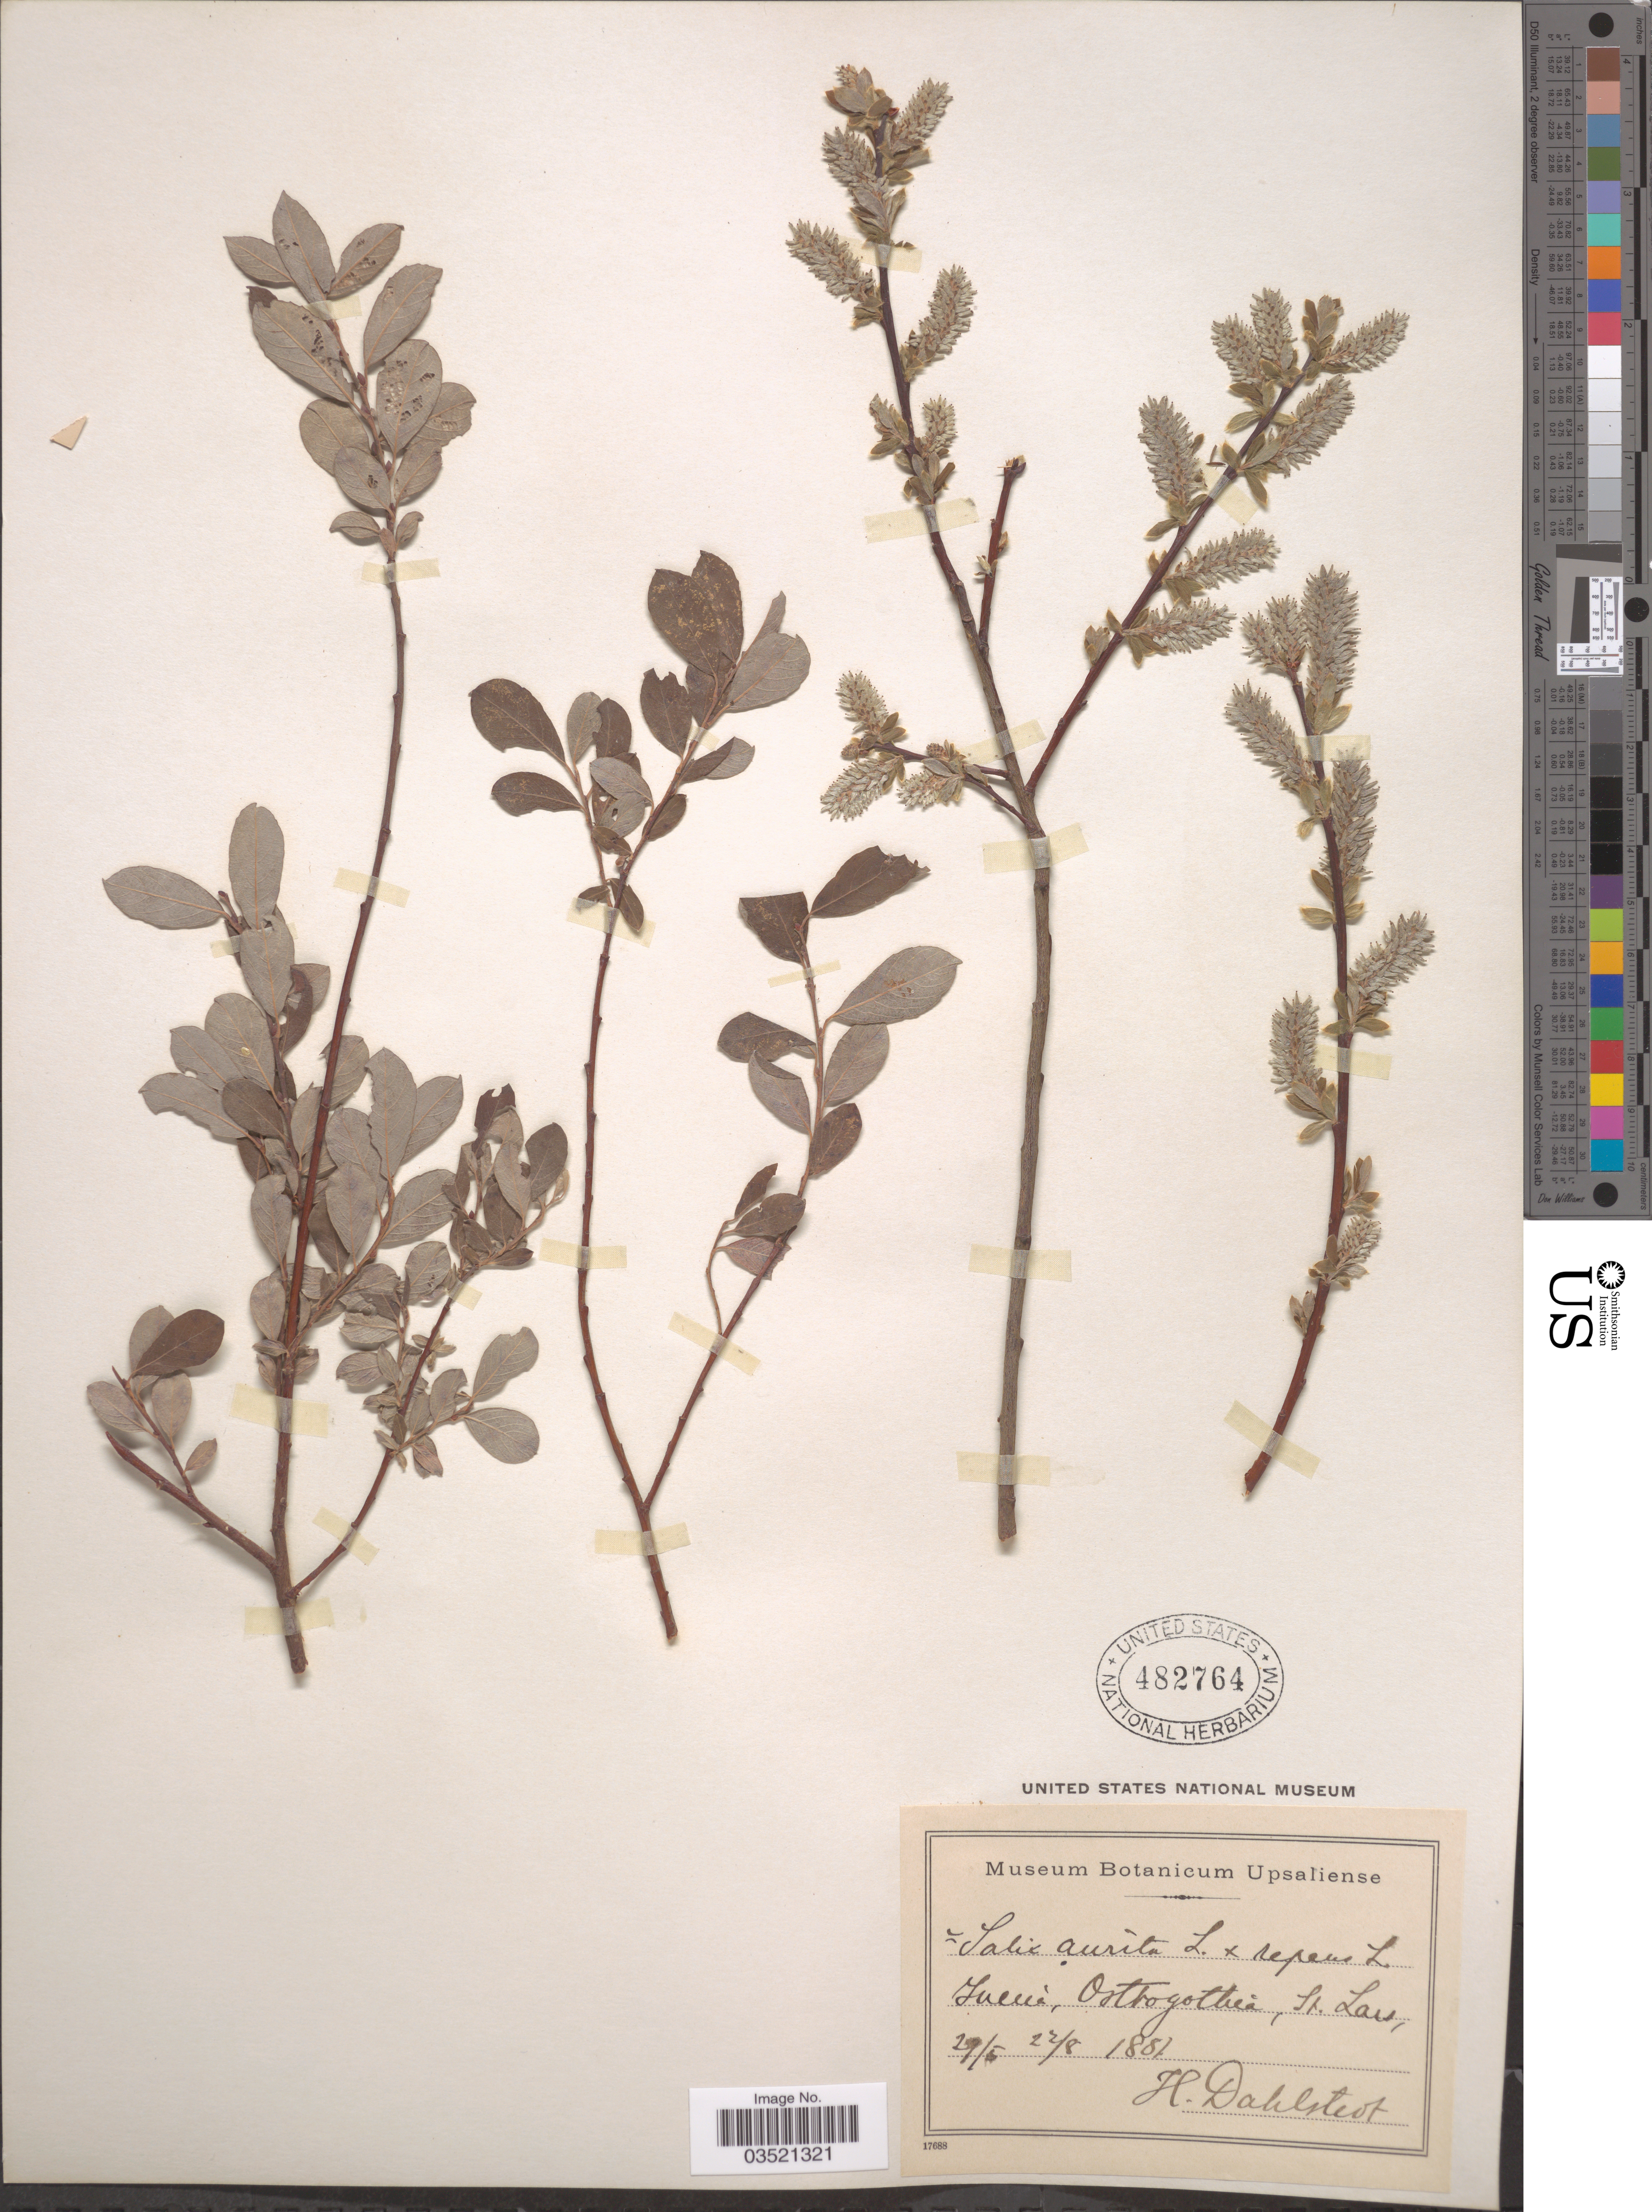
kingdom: Plantae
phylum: Tracheophyta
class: Magnoliopsida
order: Malpighiales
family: Salicaceae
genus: Salix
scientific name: Salix aurita x S. repens L.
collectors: H. G. Dahlstedt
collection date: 1881-05-29/1881-08-22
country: Sweden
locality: Suecia, Ostrogothia, St. Lars.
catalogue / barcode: US 482764